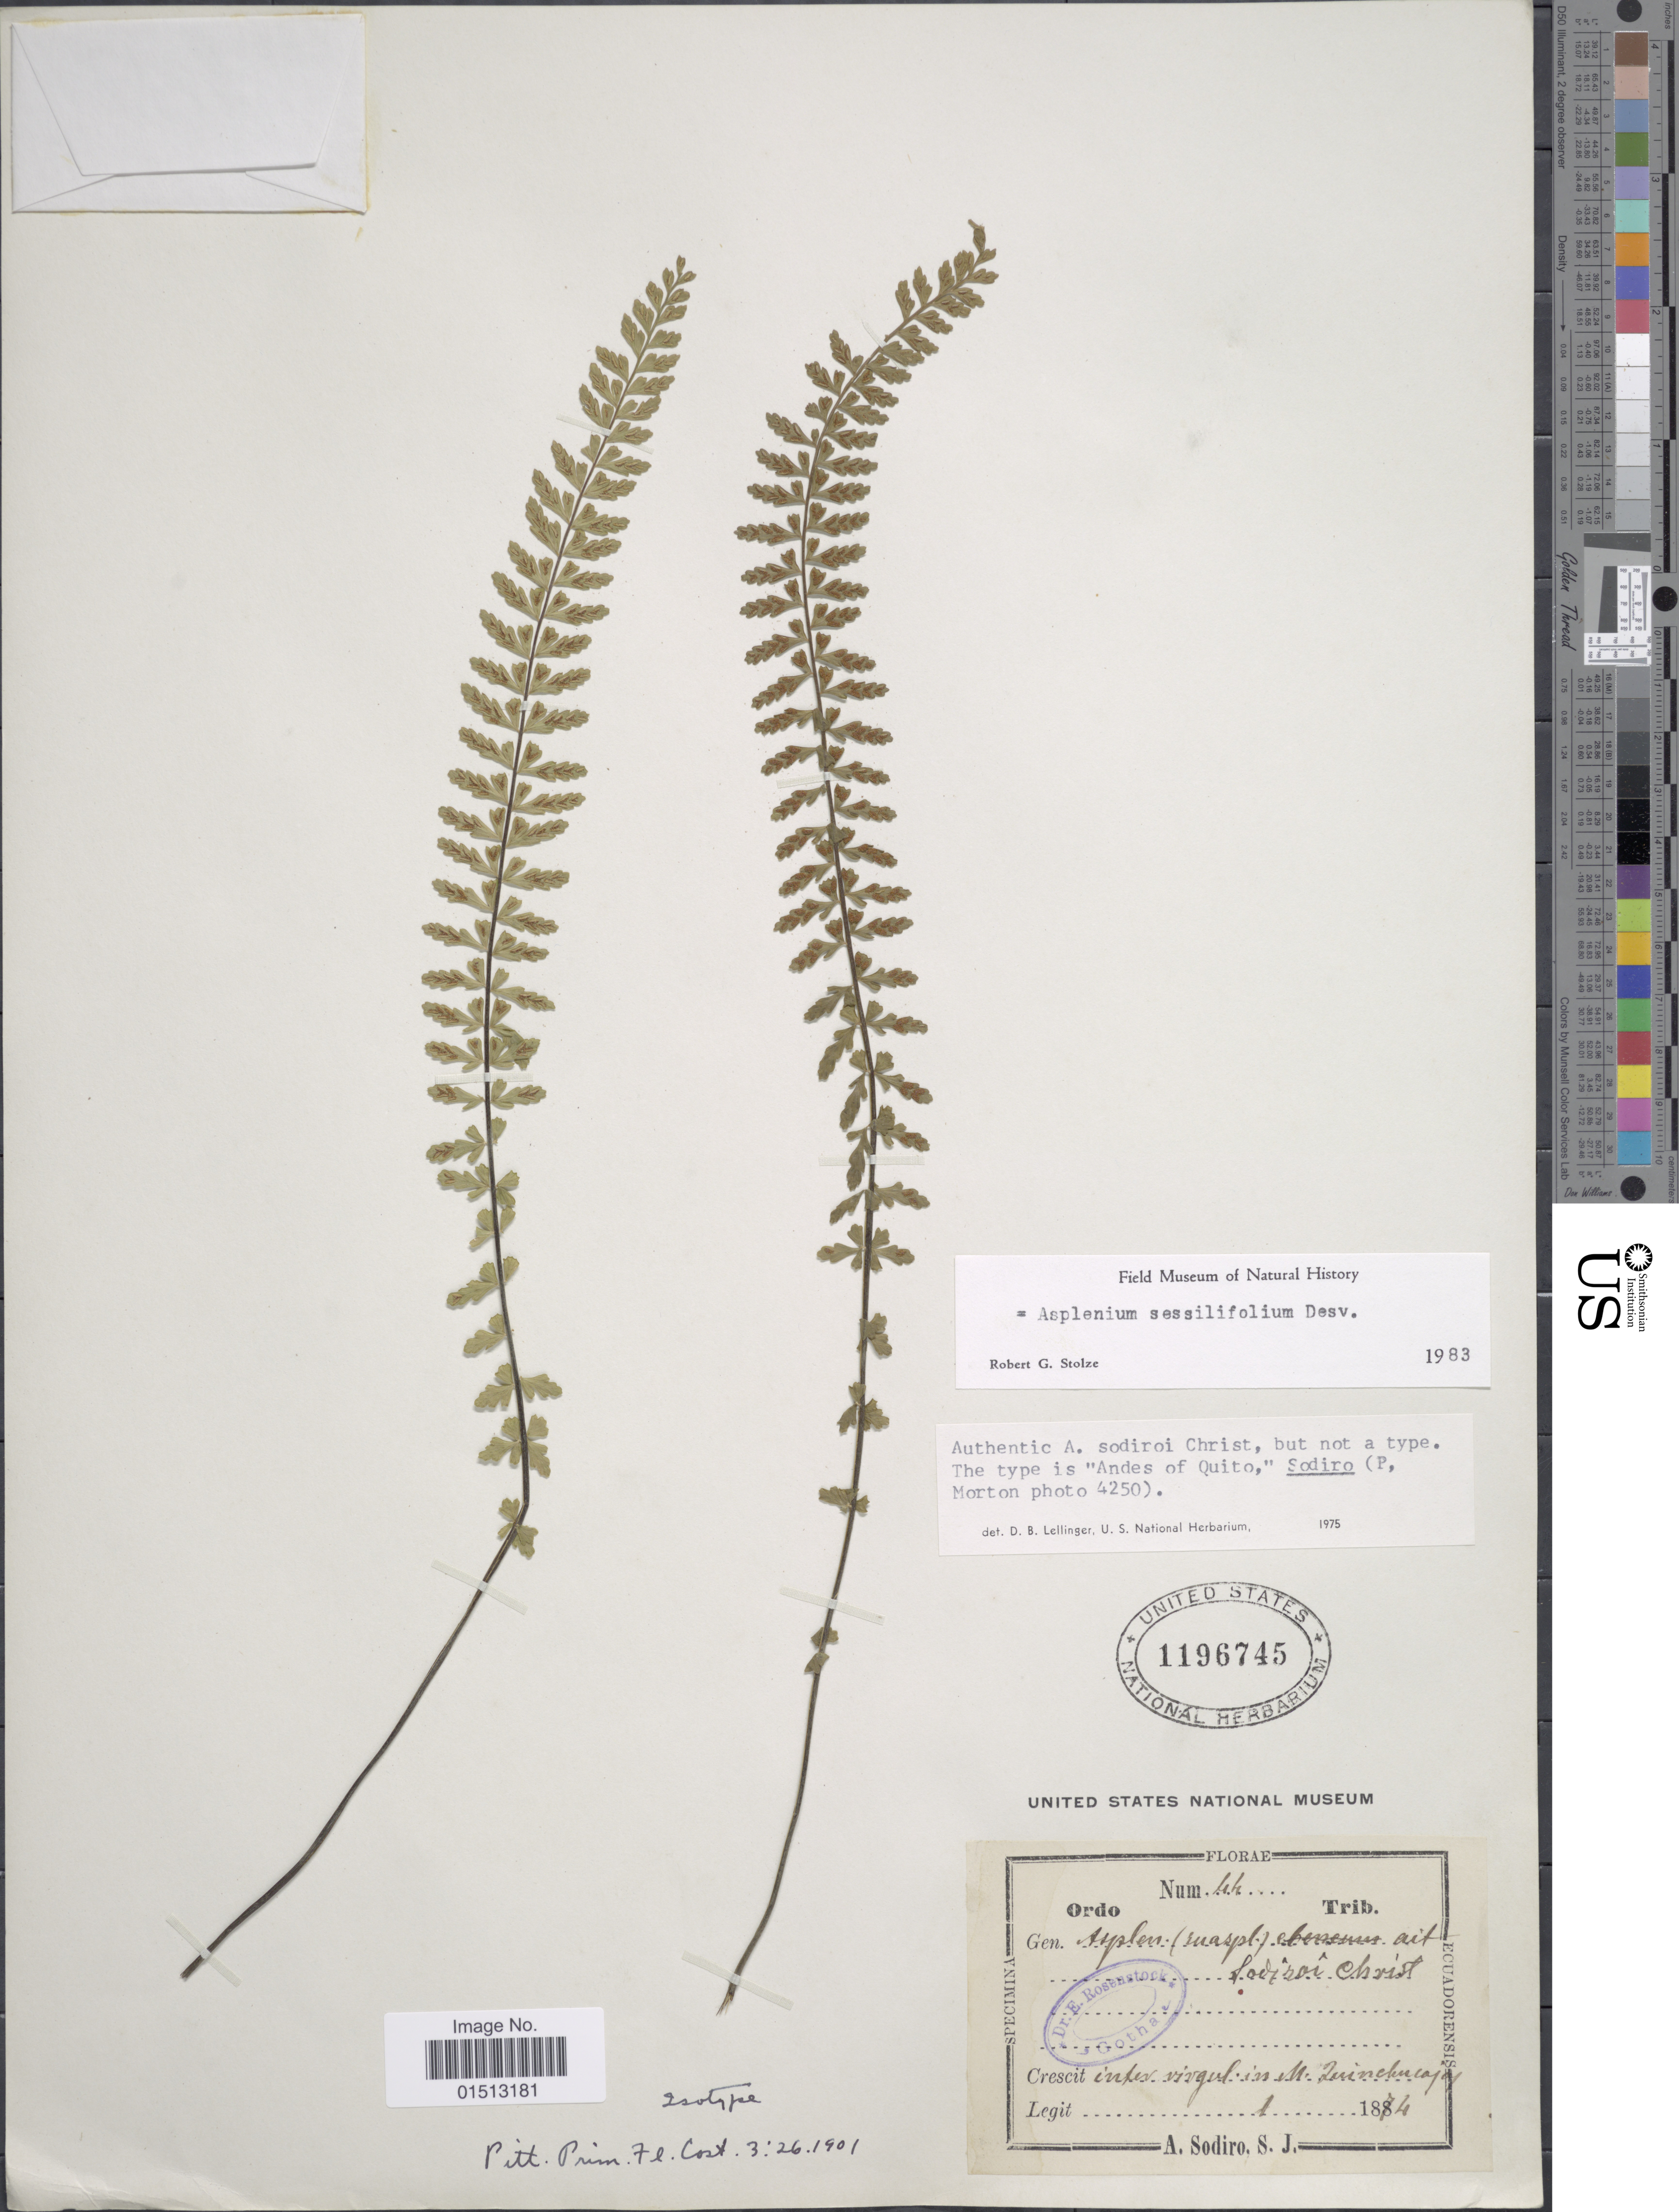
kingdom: Plantae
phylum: Tracheophyta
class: Polypodiopsida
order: Polypodiales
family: Aspleniaceae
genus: Asplenium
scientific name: Asplenium sessilifolium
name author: Desv.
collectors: A. Sodiro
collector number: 44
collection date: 1874-01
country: Ecuador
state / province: Pichincha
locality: Inter virgul in M. Quinchucajas.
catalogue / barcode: US 1196745